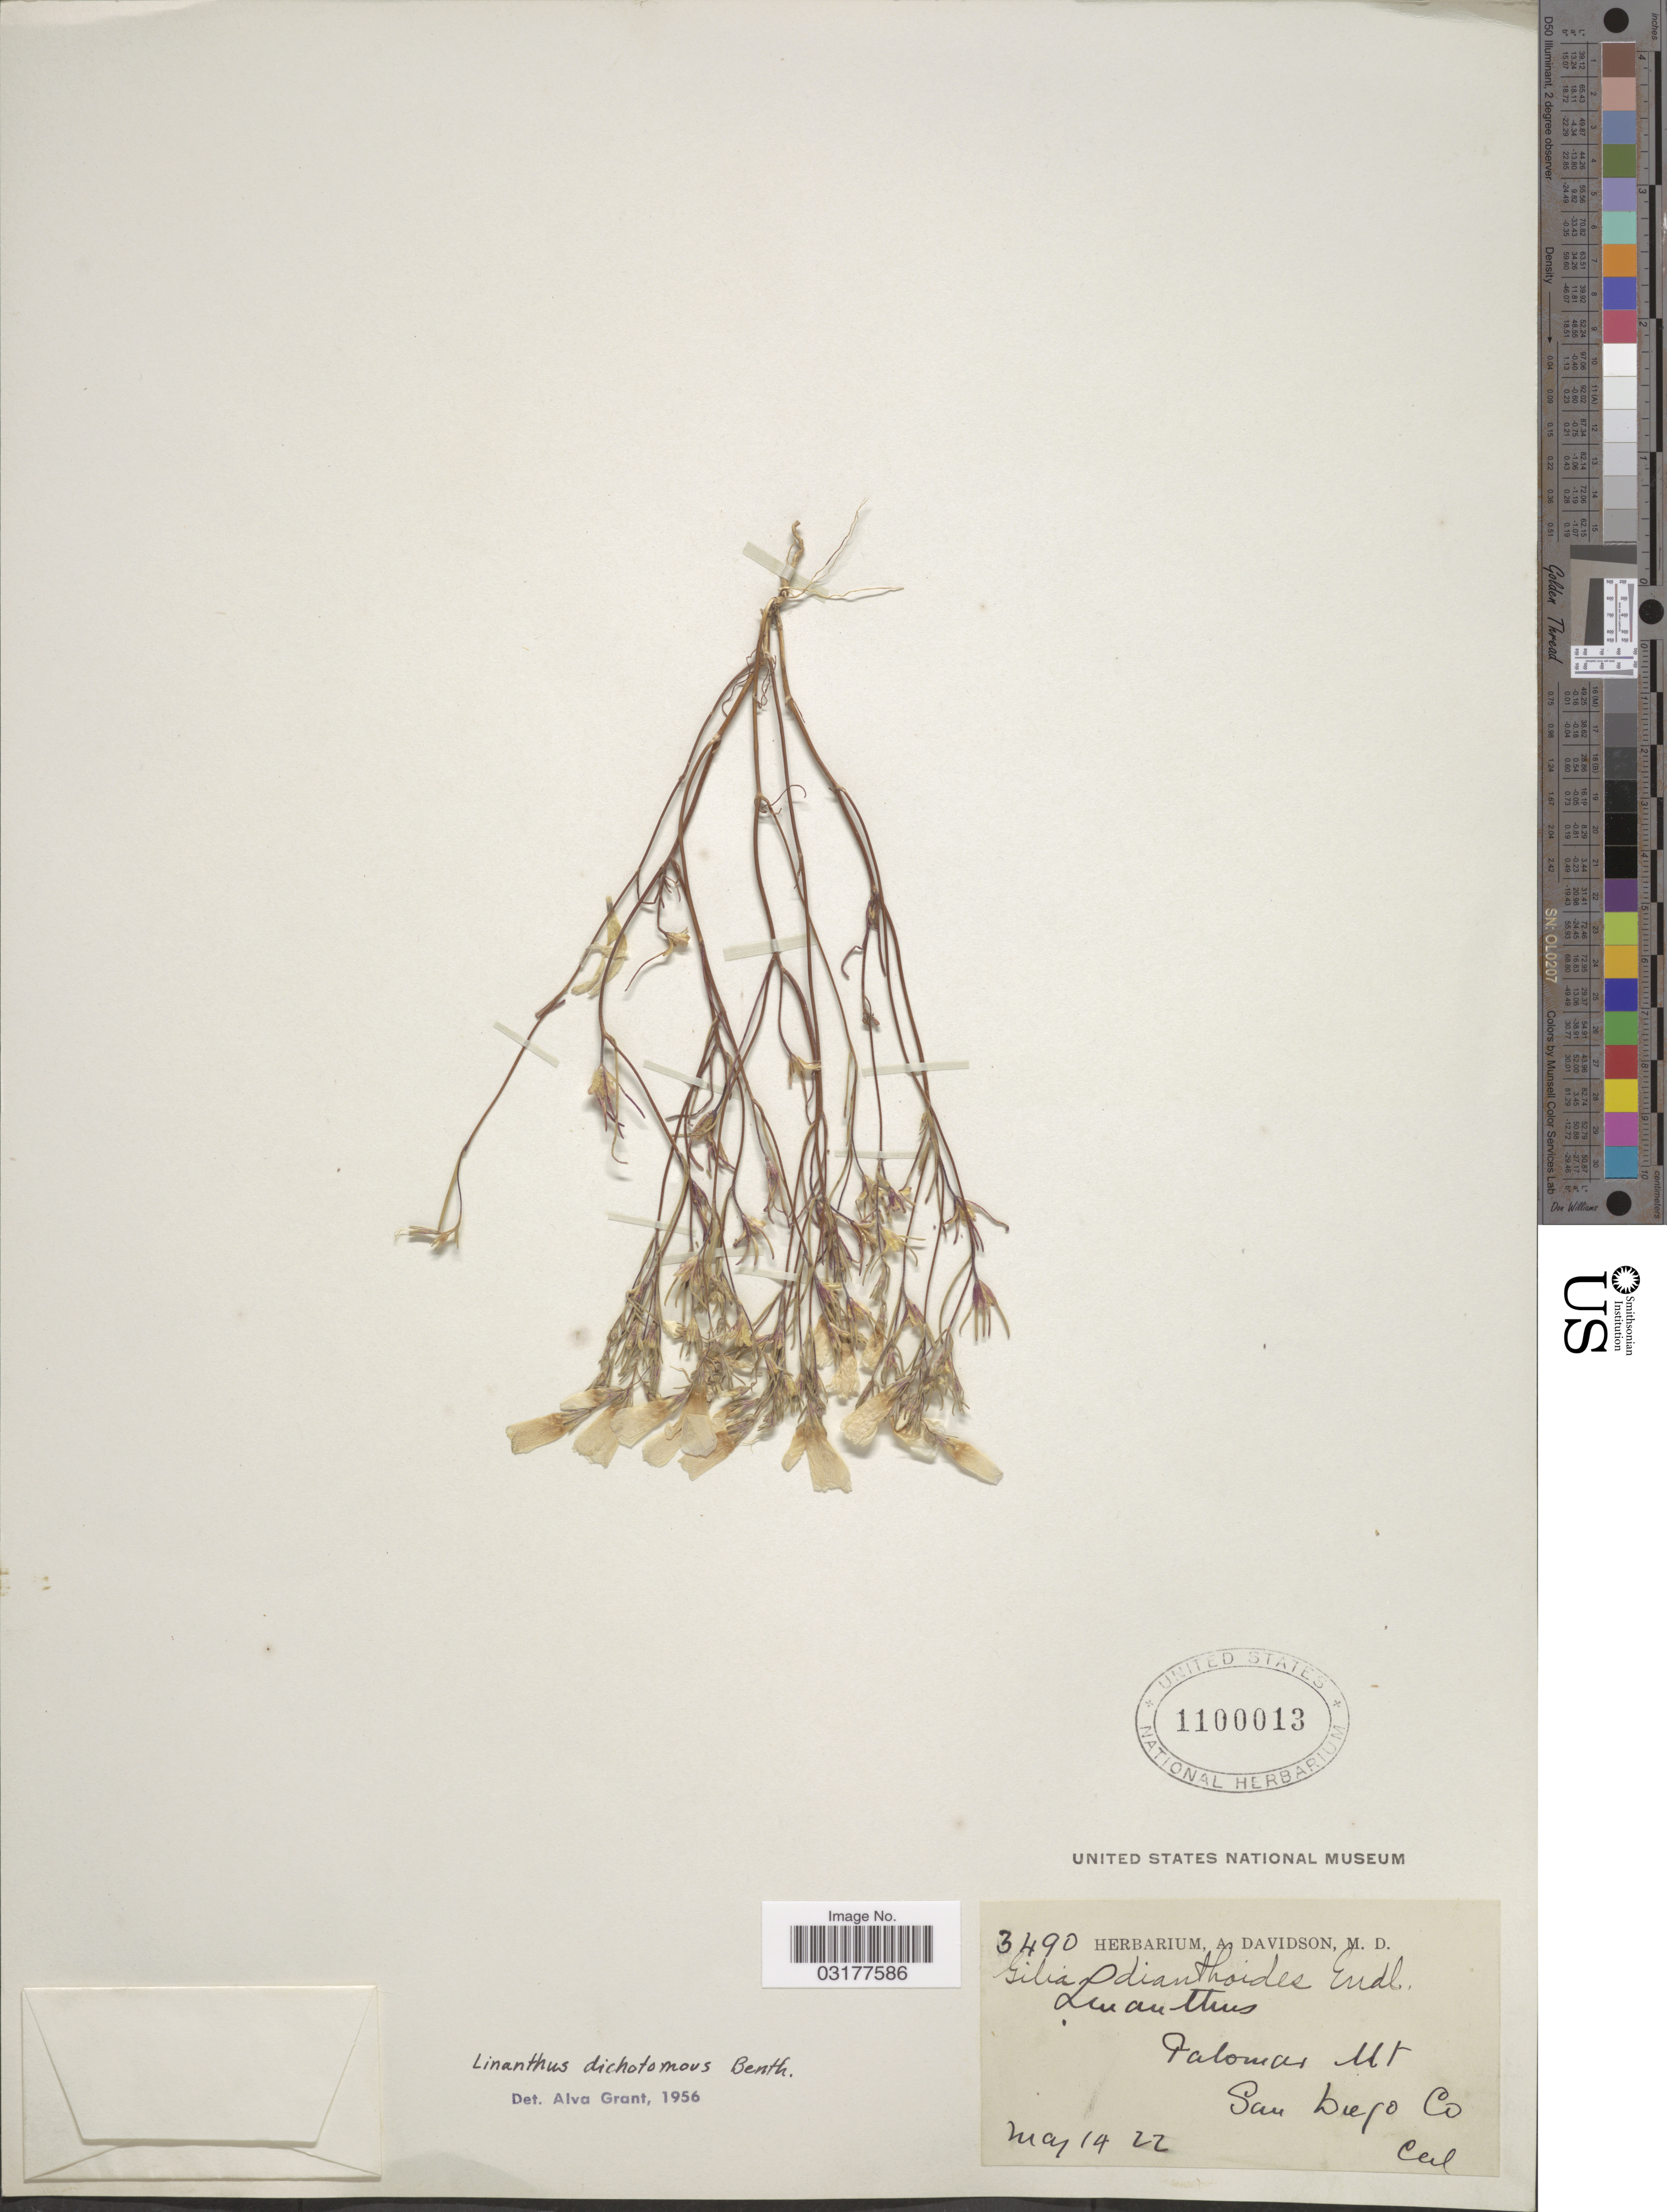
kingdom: Plantae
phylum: Tracheophyta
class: Magnoliopsida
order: Ericales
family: Polemoniaceae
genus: Linanthus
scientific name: Linanthus dichotomus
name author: Benth.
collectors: ex herb. A. Davidson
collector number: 3490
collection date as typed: Transcribed d/m/y: 14/5/22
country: United States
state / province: California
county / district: San Diego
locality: Luanthus, Palomar Mt., San Diego Co., Cal.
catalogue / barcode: US 1100013